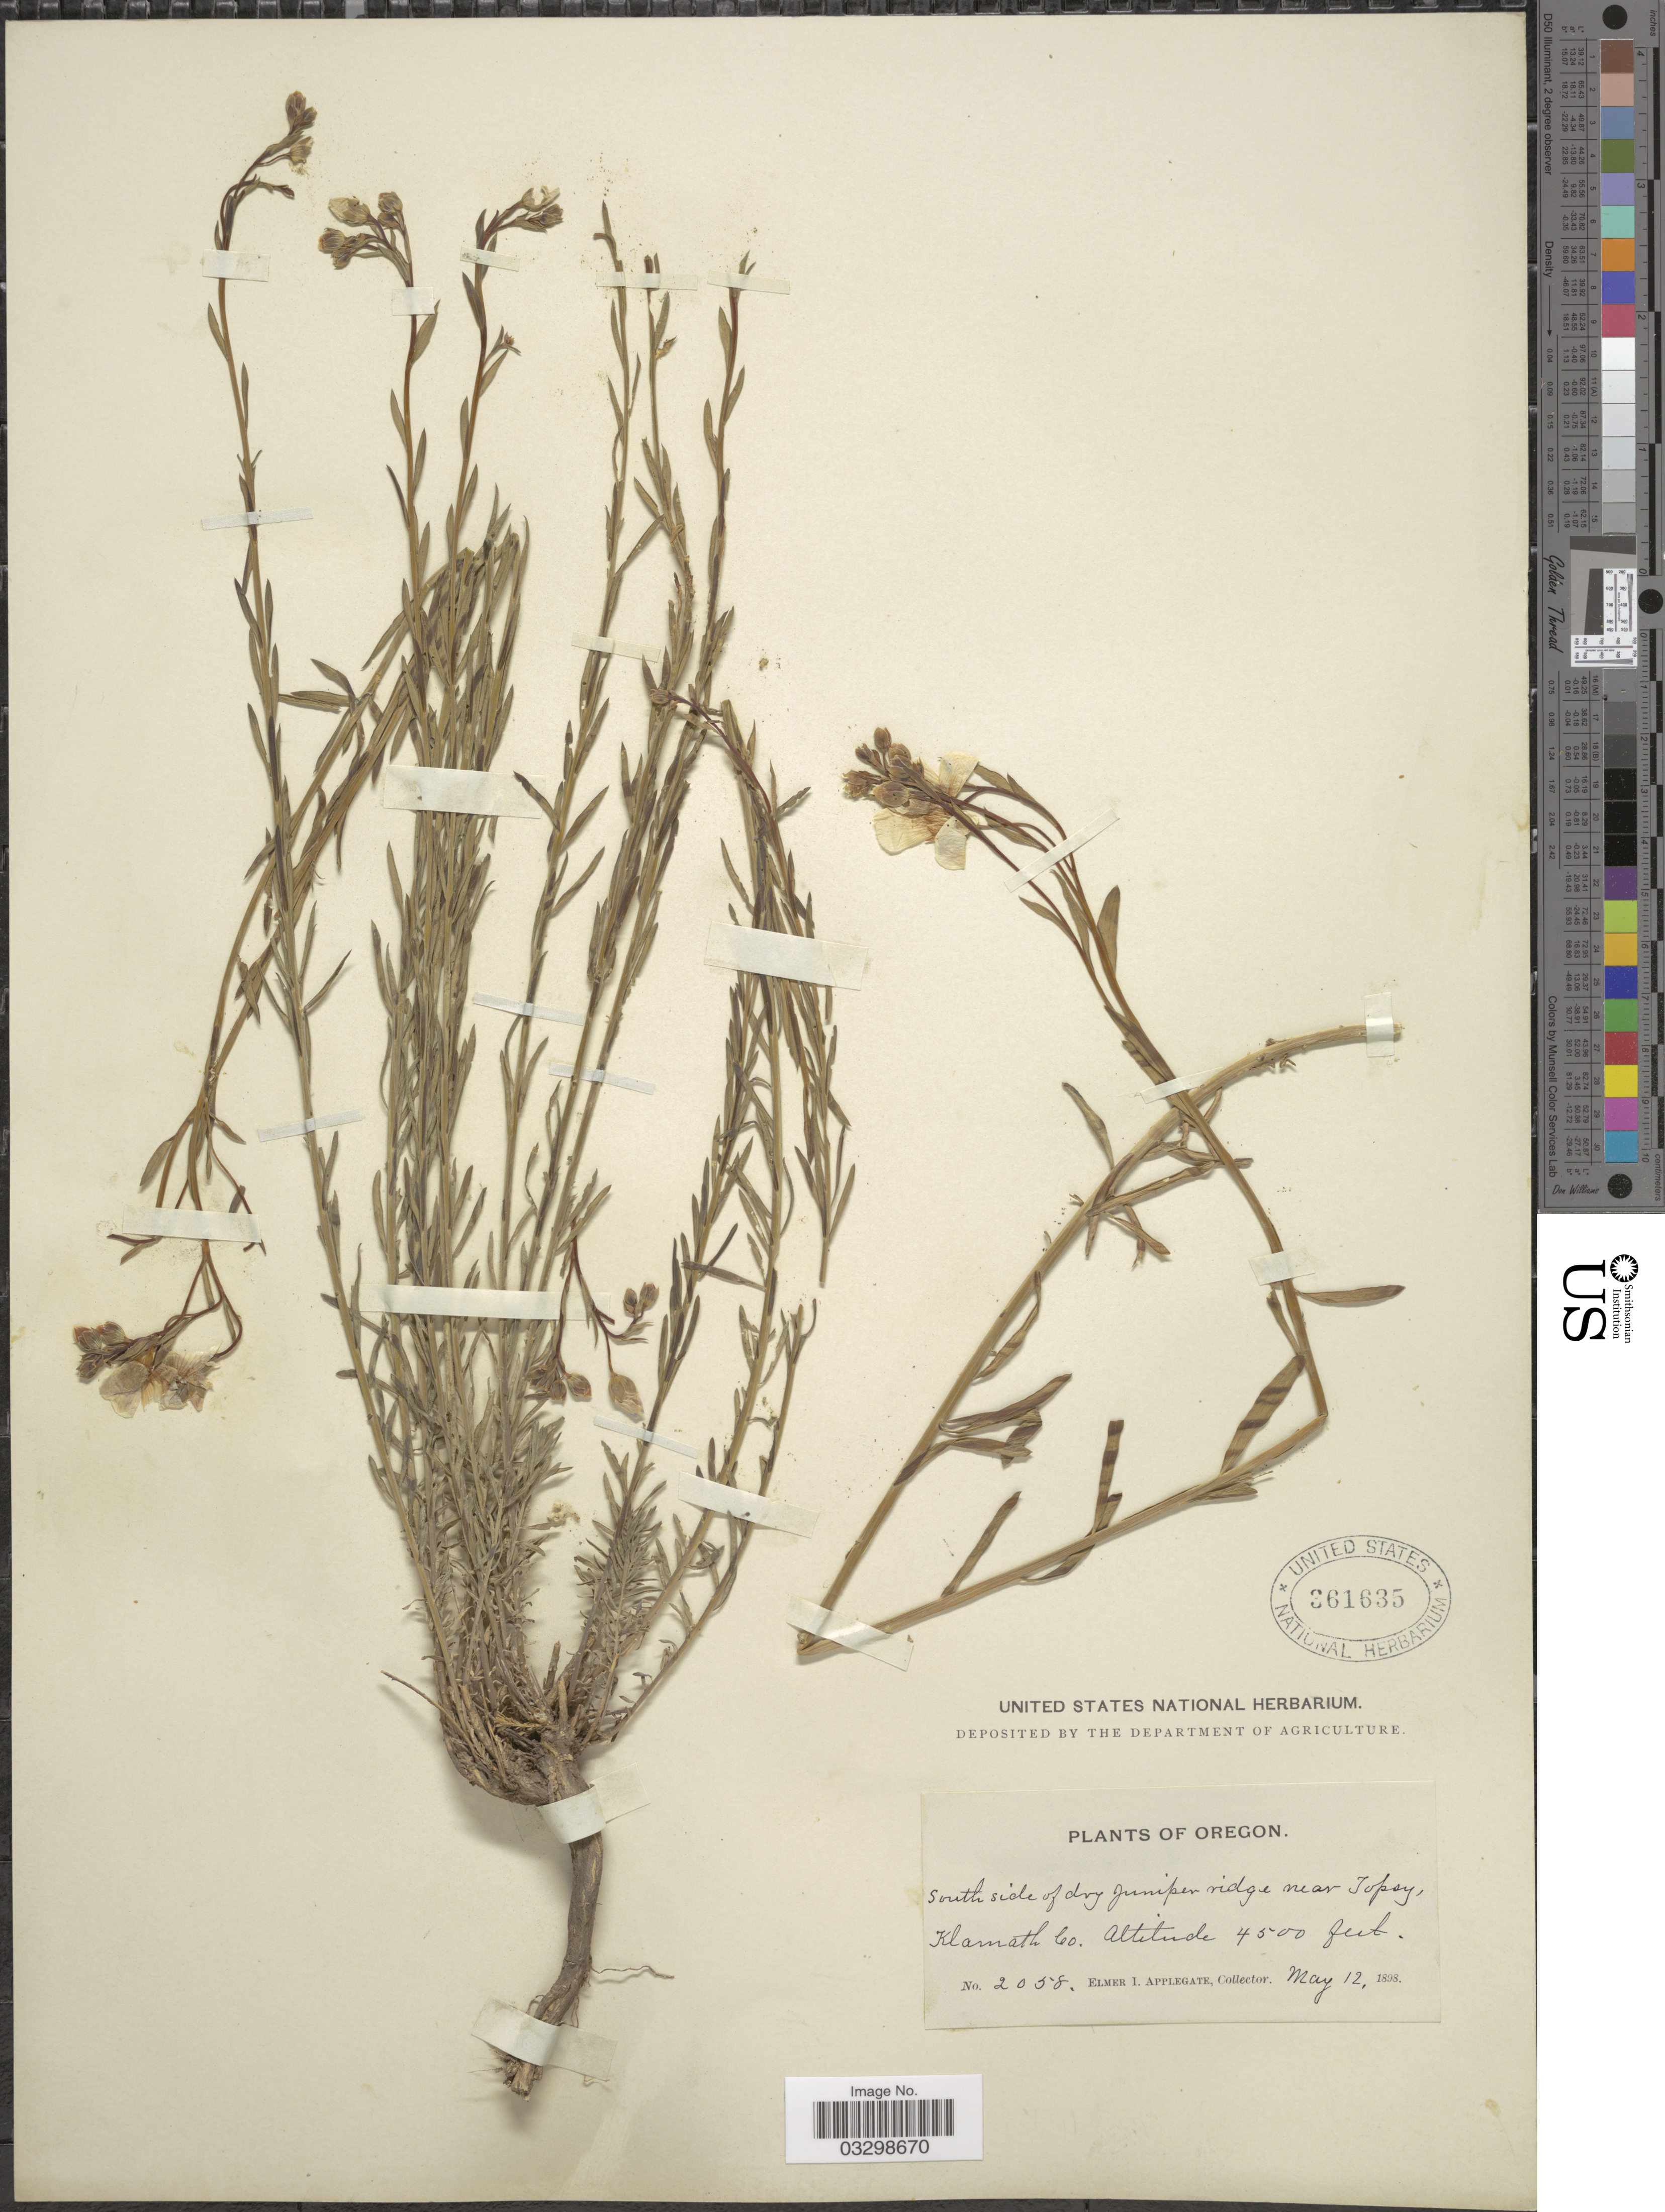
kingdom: Plantae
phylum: Tracheophyta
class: Magnoliopsida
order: Malpighiales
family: Linaceae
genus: Linum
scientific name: Linum lewisii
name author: Pursh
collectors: E. I. Applegate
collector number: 2058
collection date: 1898-05-12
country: United States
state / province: Oregon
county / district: Klamath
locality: South side of dry juniper ridge near Topsy, Klamath Co.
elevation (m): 1372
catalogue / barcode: US 361635